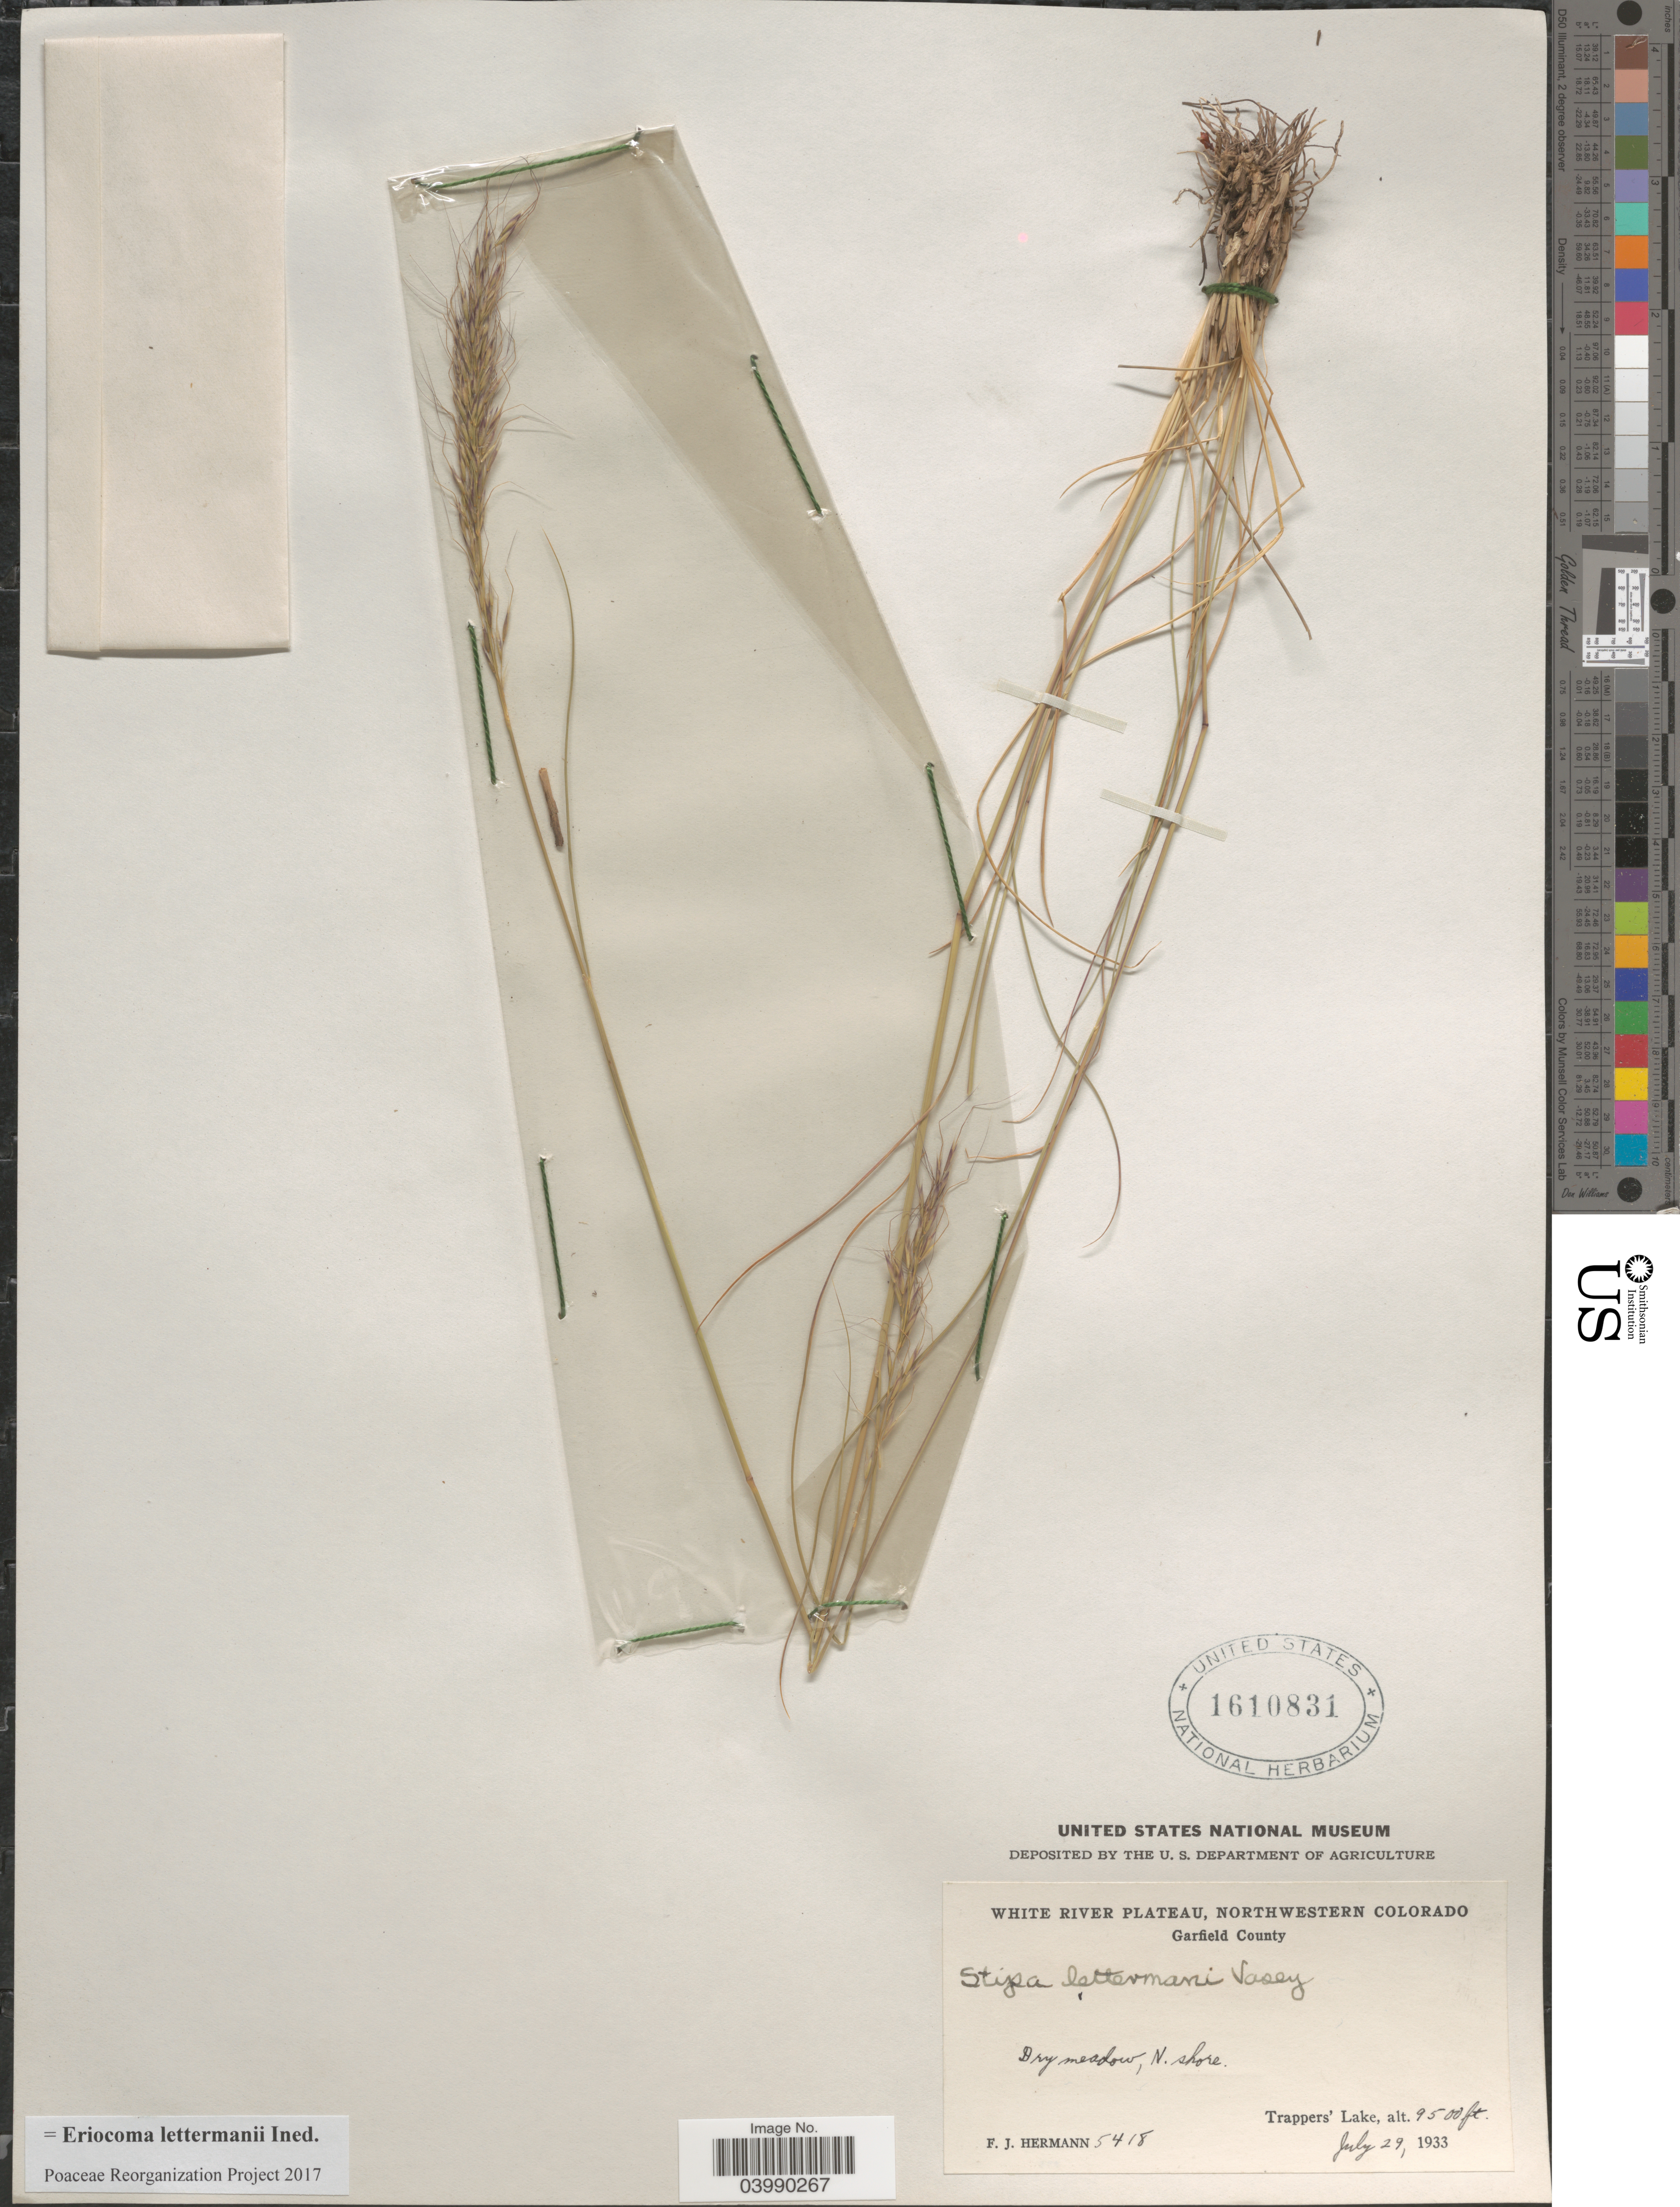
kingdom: Plantae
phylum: Tracheophyta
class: Liliopsida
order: Poales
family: Poaceae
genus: Eriocoma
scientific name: Eriocoma lettermanii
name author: (Vasey) Romasch.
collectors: F. J. Hermann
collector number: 5418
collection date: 1933-07-29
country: United States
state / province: Colorado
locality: White River Plateau, Northwestern Colorado. Garfield County. N. shore. Trappers' Lake.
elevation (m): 2896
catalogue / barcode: US 1610831